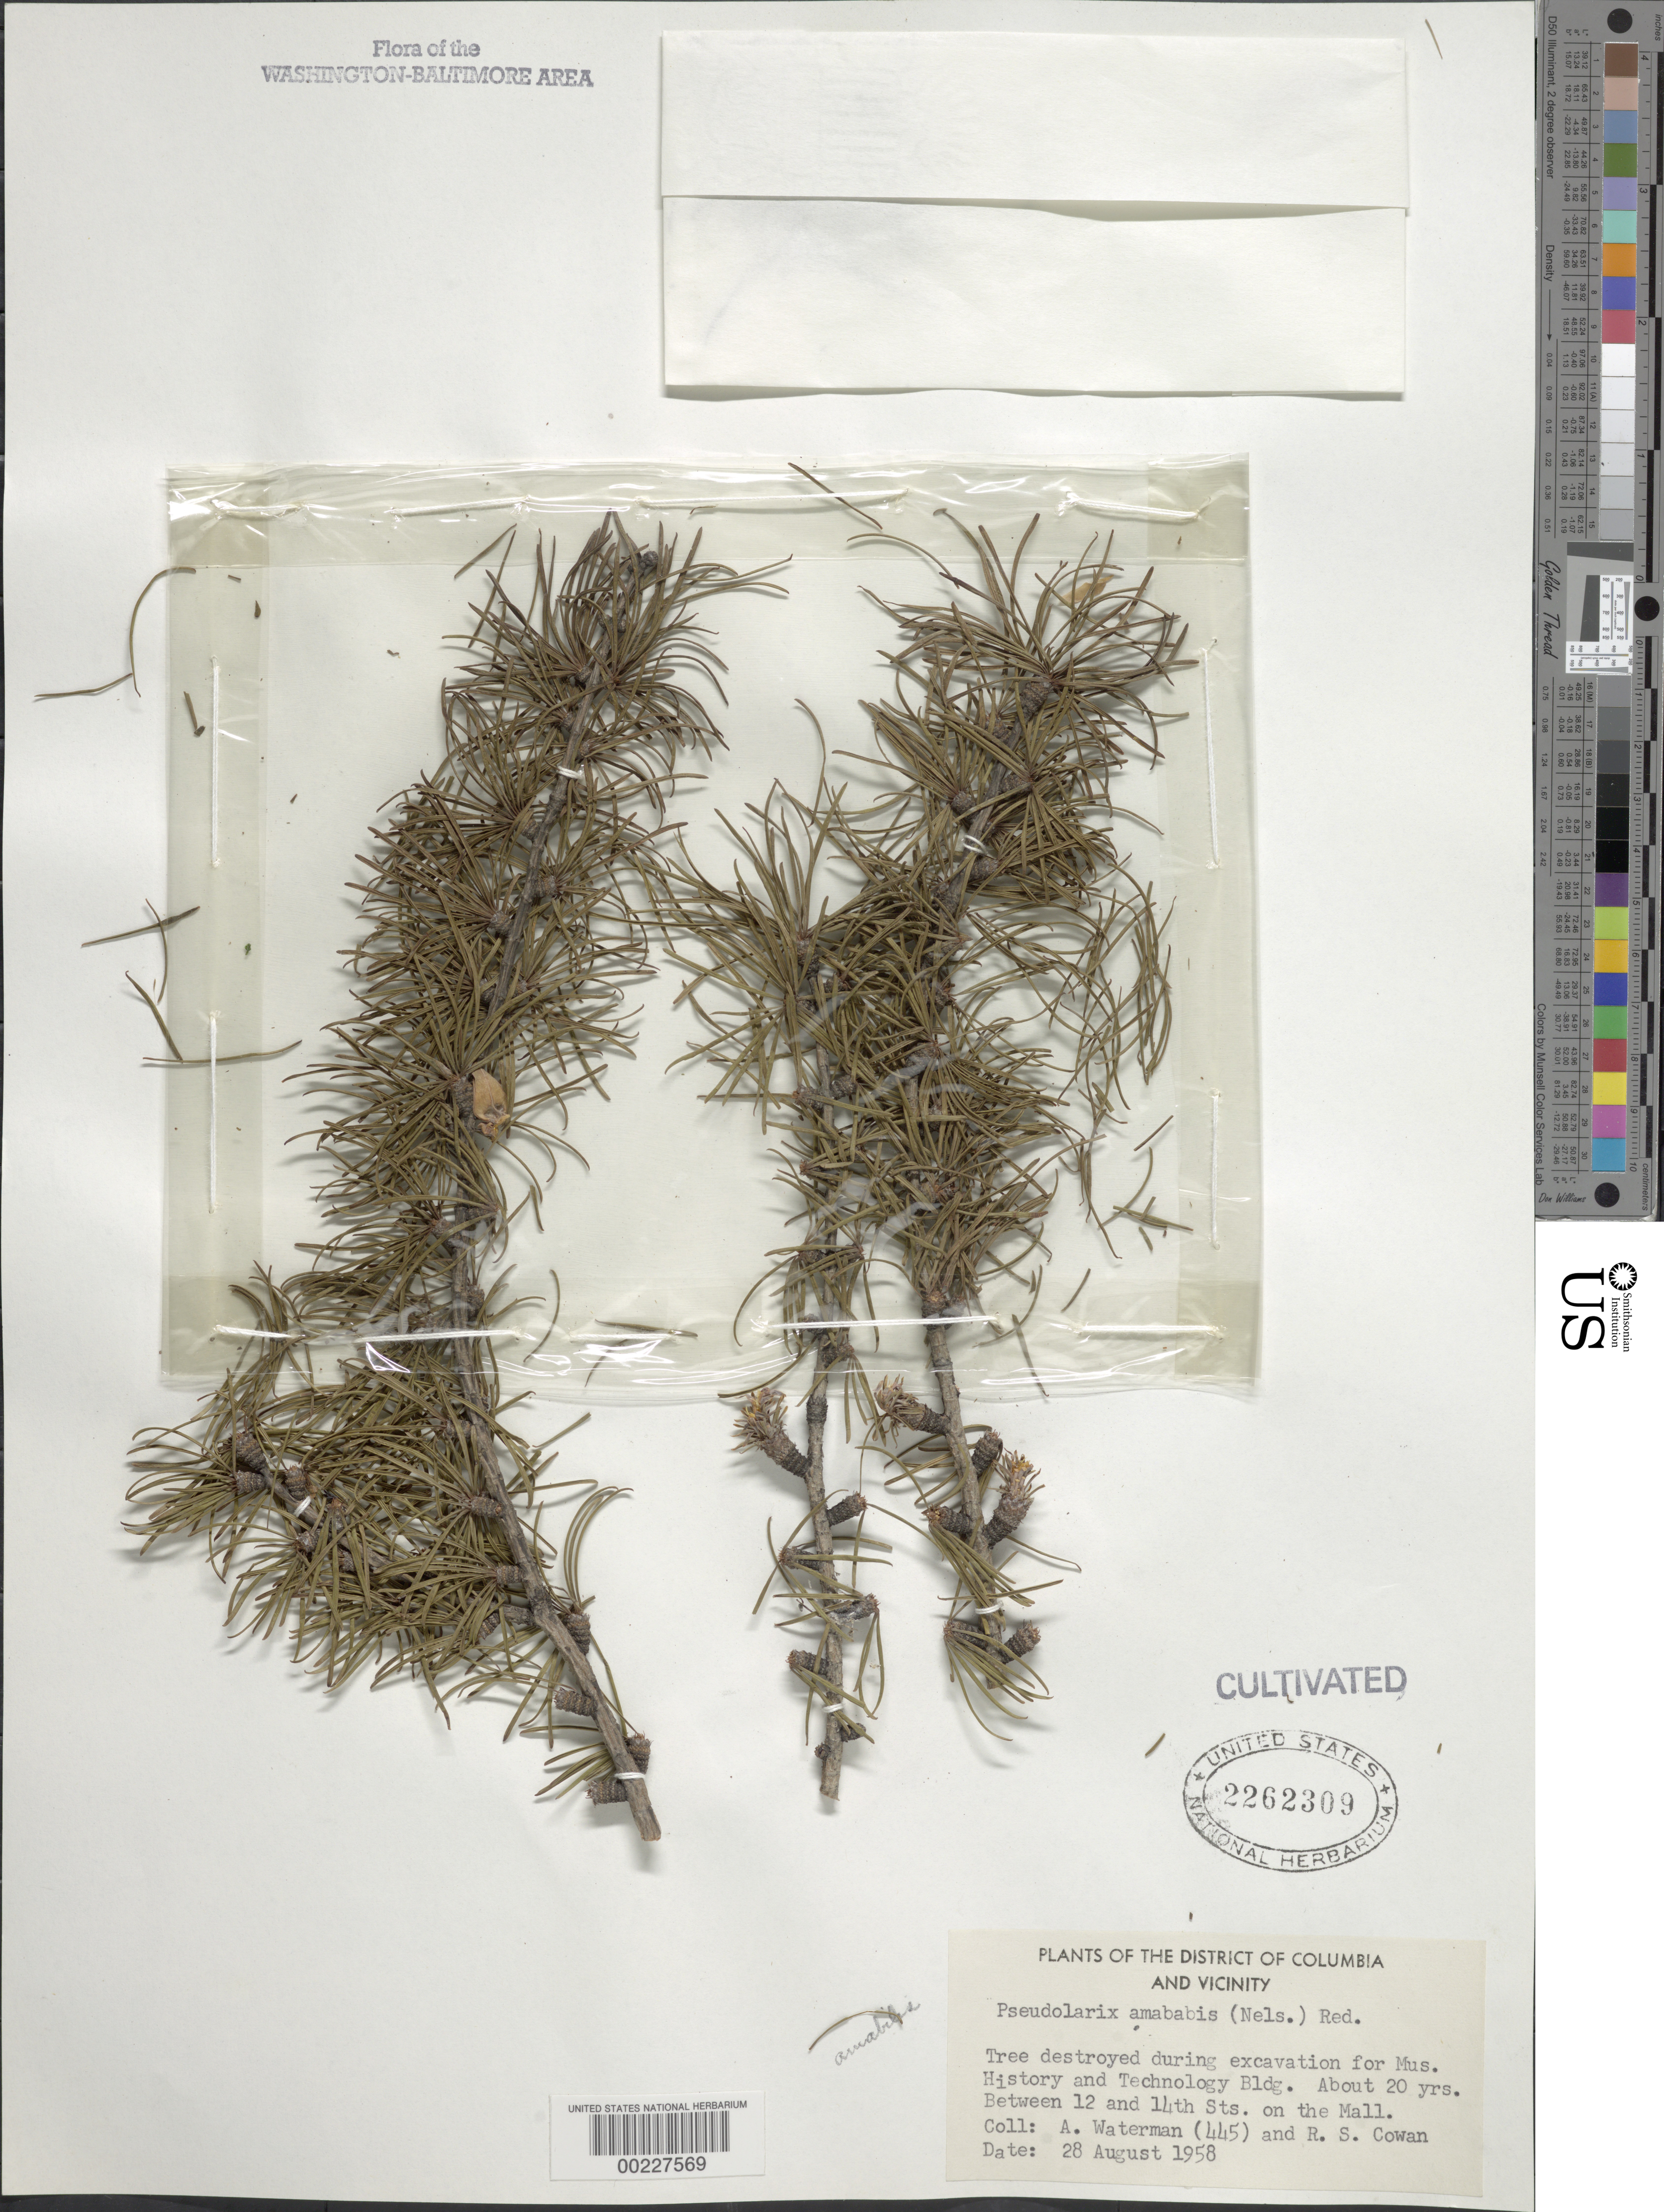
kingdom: Plantae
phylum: Tracheophyta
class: Pinopsida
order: Pinales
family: Pinaceae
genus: Pseudolarix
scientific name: Pseudolarix amabilis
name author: Rehder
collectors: A. Waterman & R. S. Cowan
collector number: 445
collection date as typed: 28 Aug 1958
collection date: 1958-08-28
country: United States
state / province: District of Columbia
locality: Site of Museum of History and Technology (American History)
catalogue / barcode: US 2262309